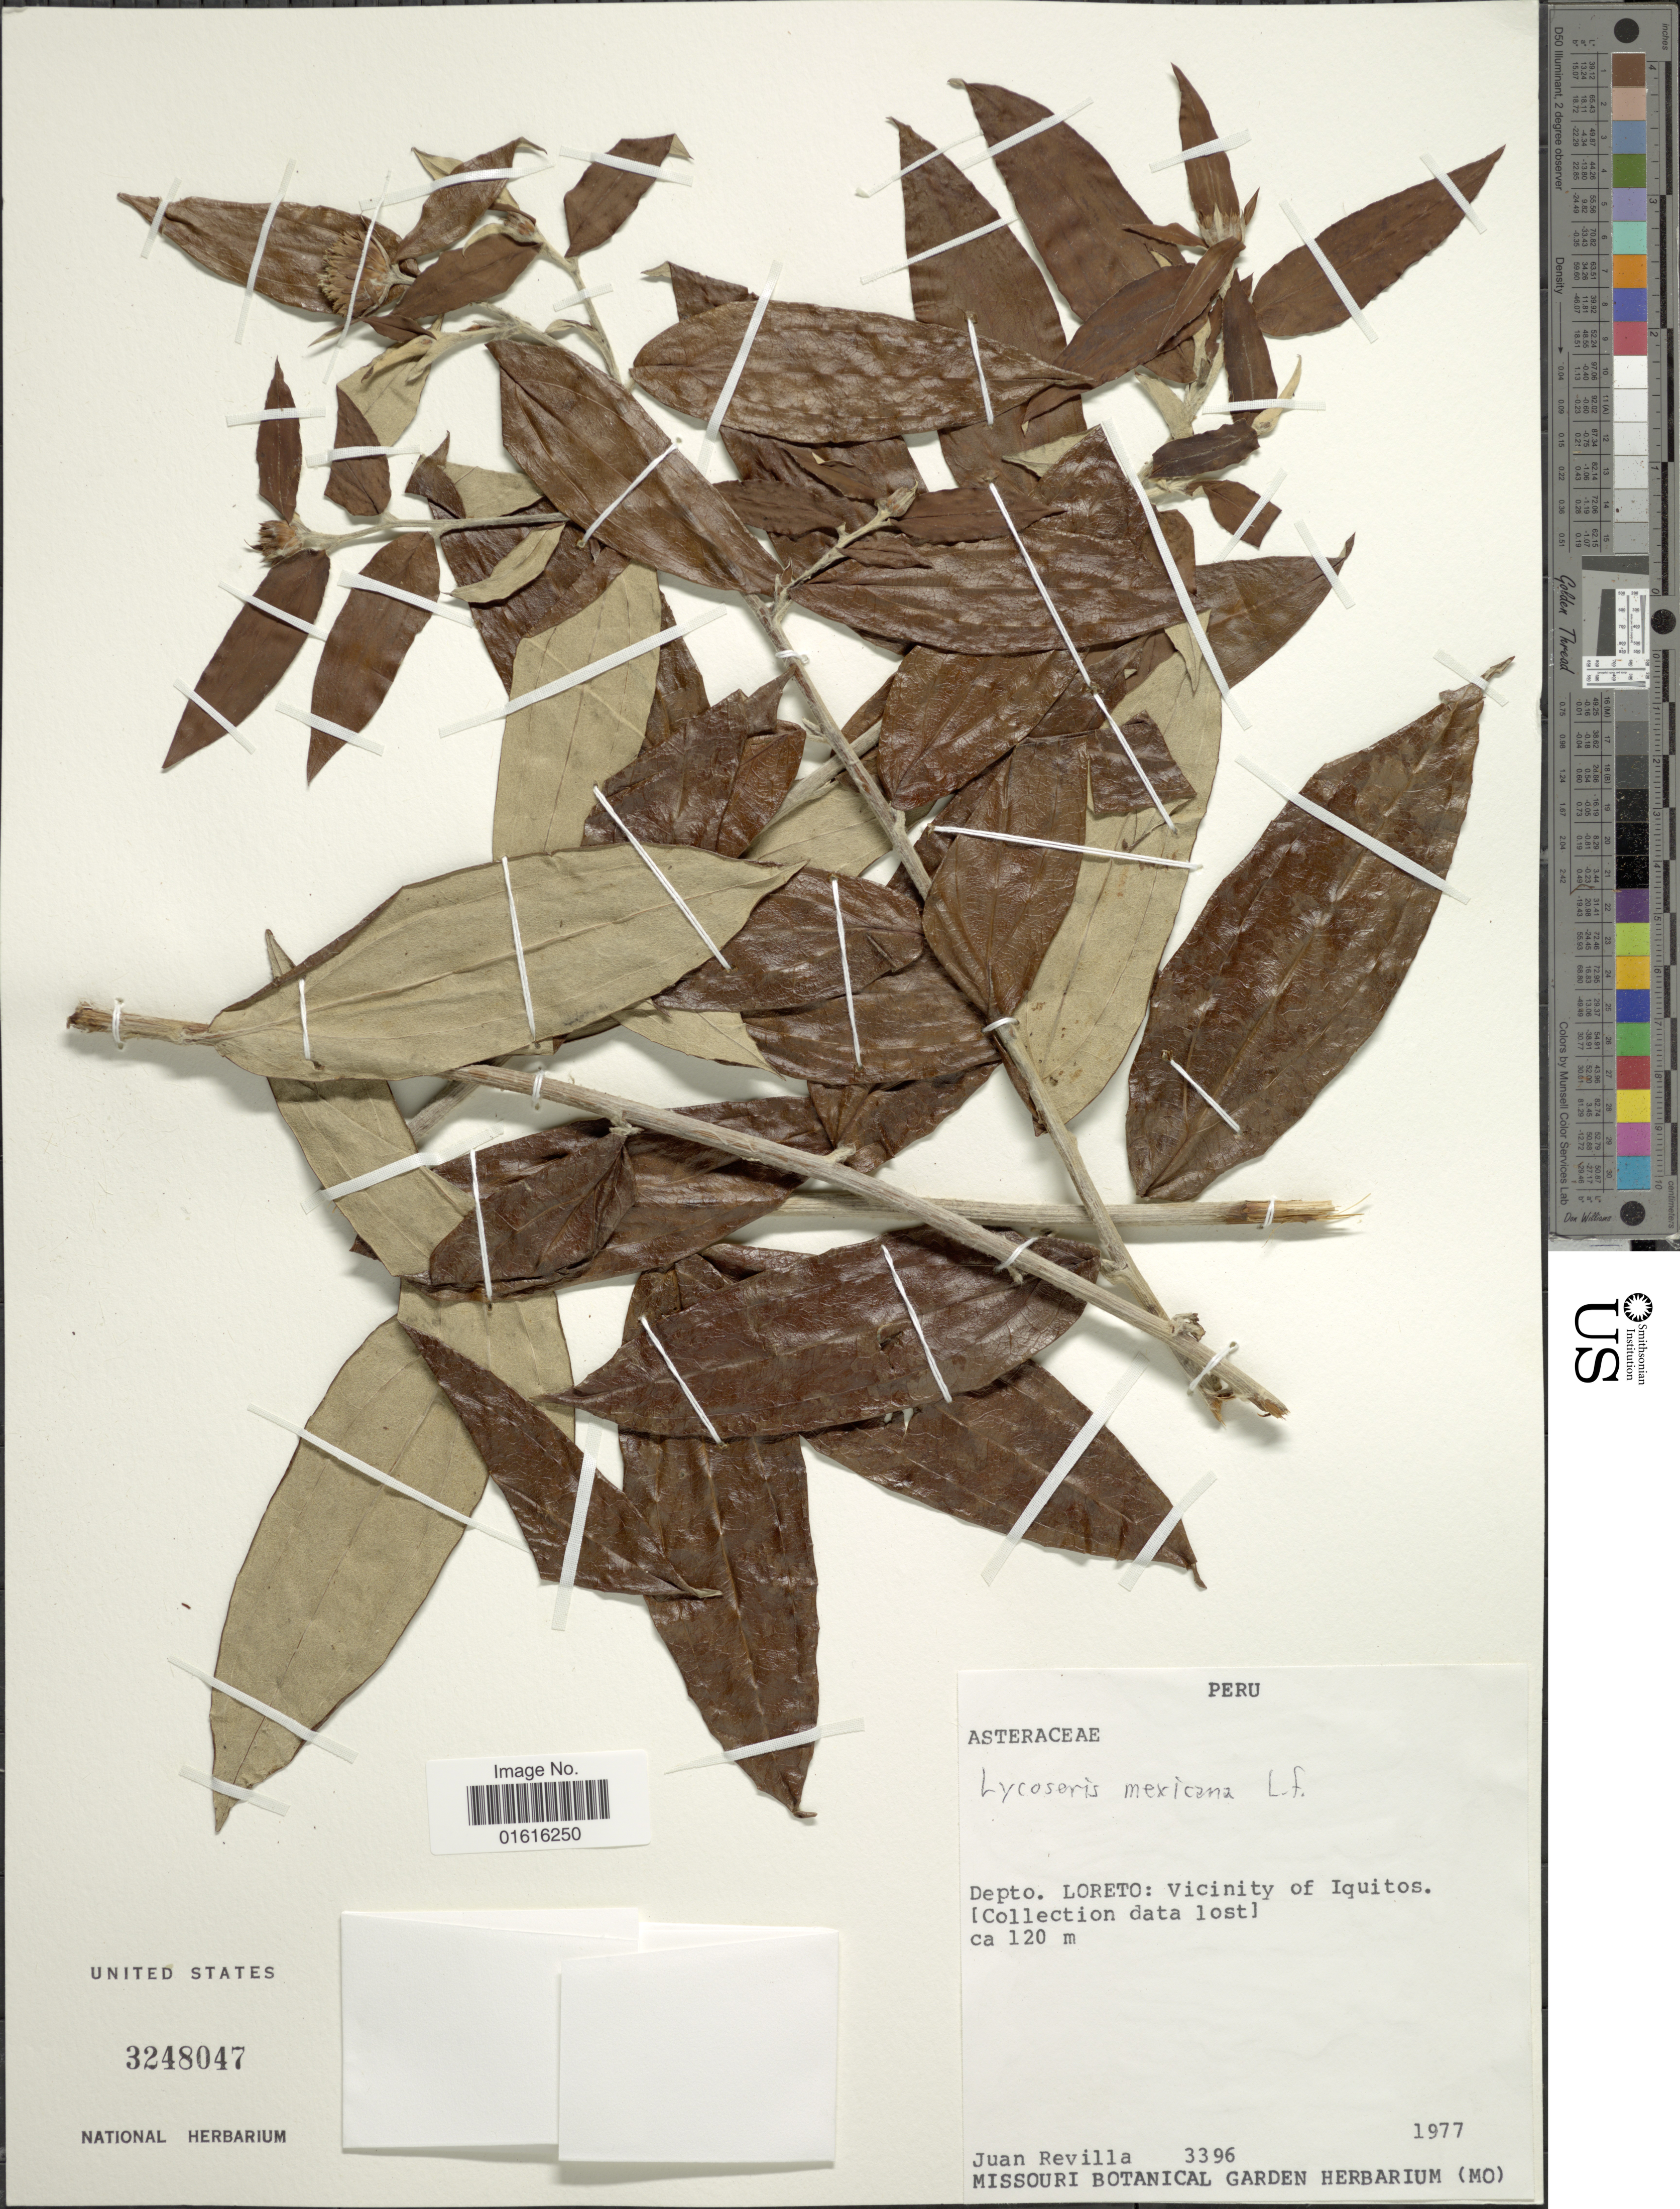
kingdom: Plantae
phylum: Tracheophyta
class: Magnoliopsida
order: Asterales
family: Asteraceae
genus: Lycoseris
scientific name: Lycoseris mexicana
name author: (L. f.) Cass.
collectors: J. Revilla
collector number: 3396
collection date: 1977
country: Peru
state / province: Loreto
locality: Depto. Loreto: Vicinity of Iquitos.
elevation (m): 120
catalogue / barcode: US 3248047